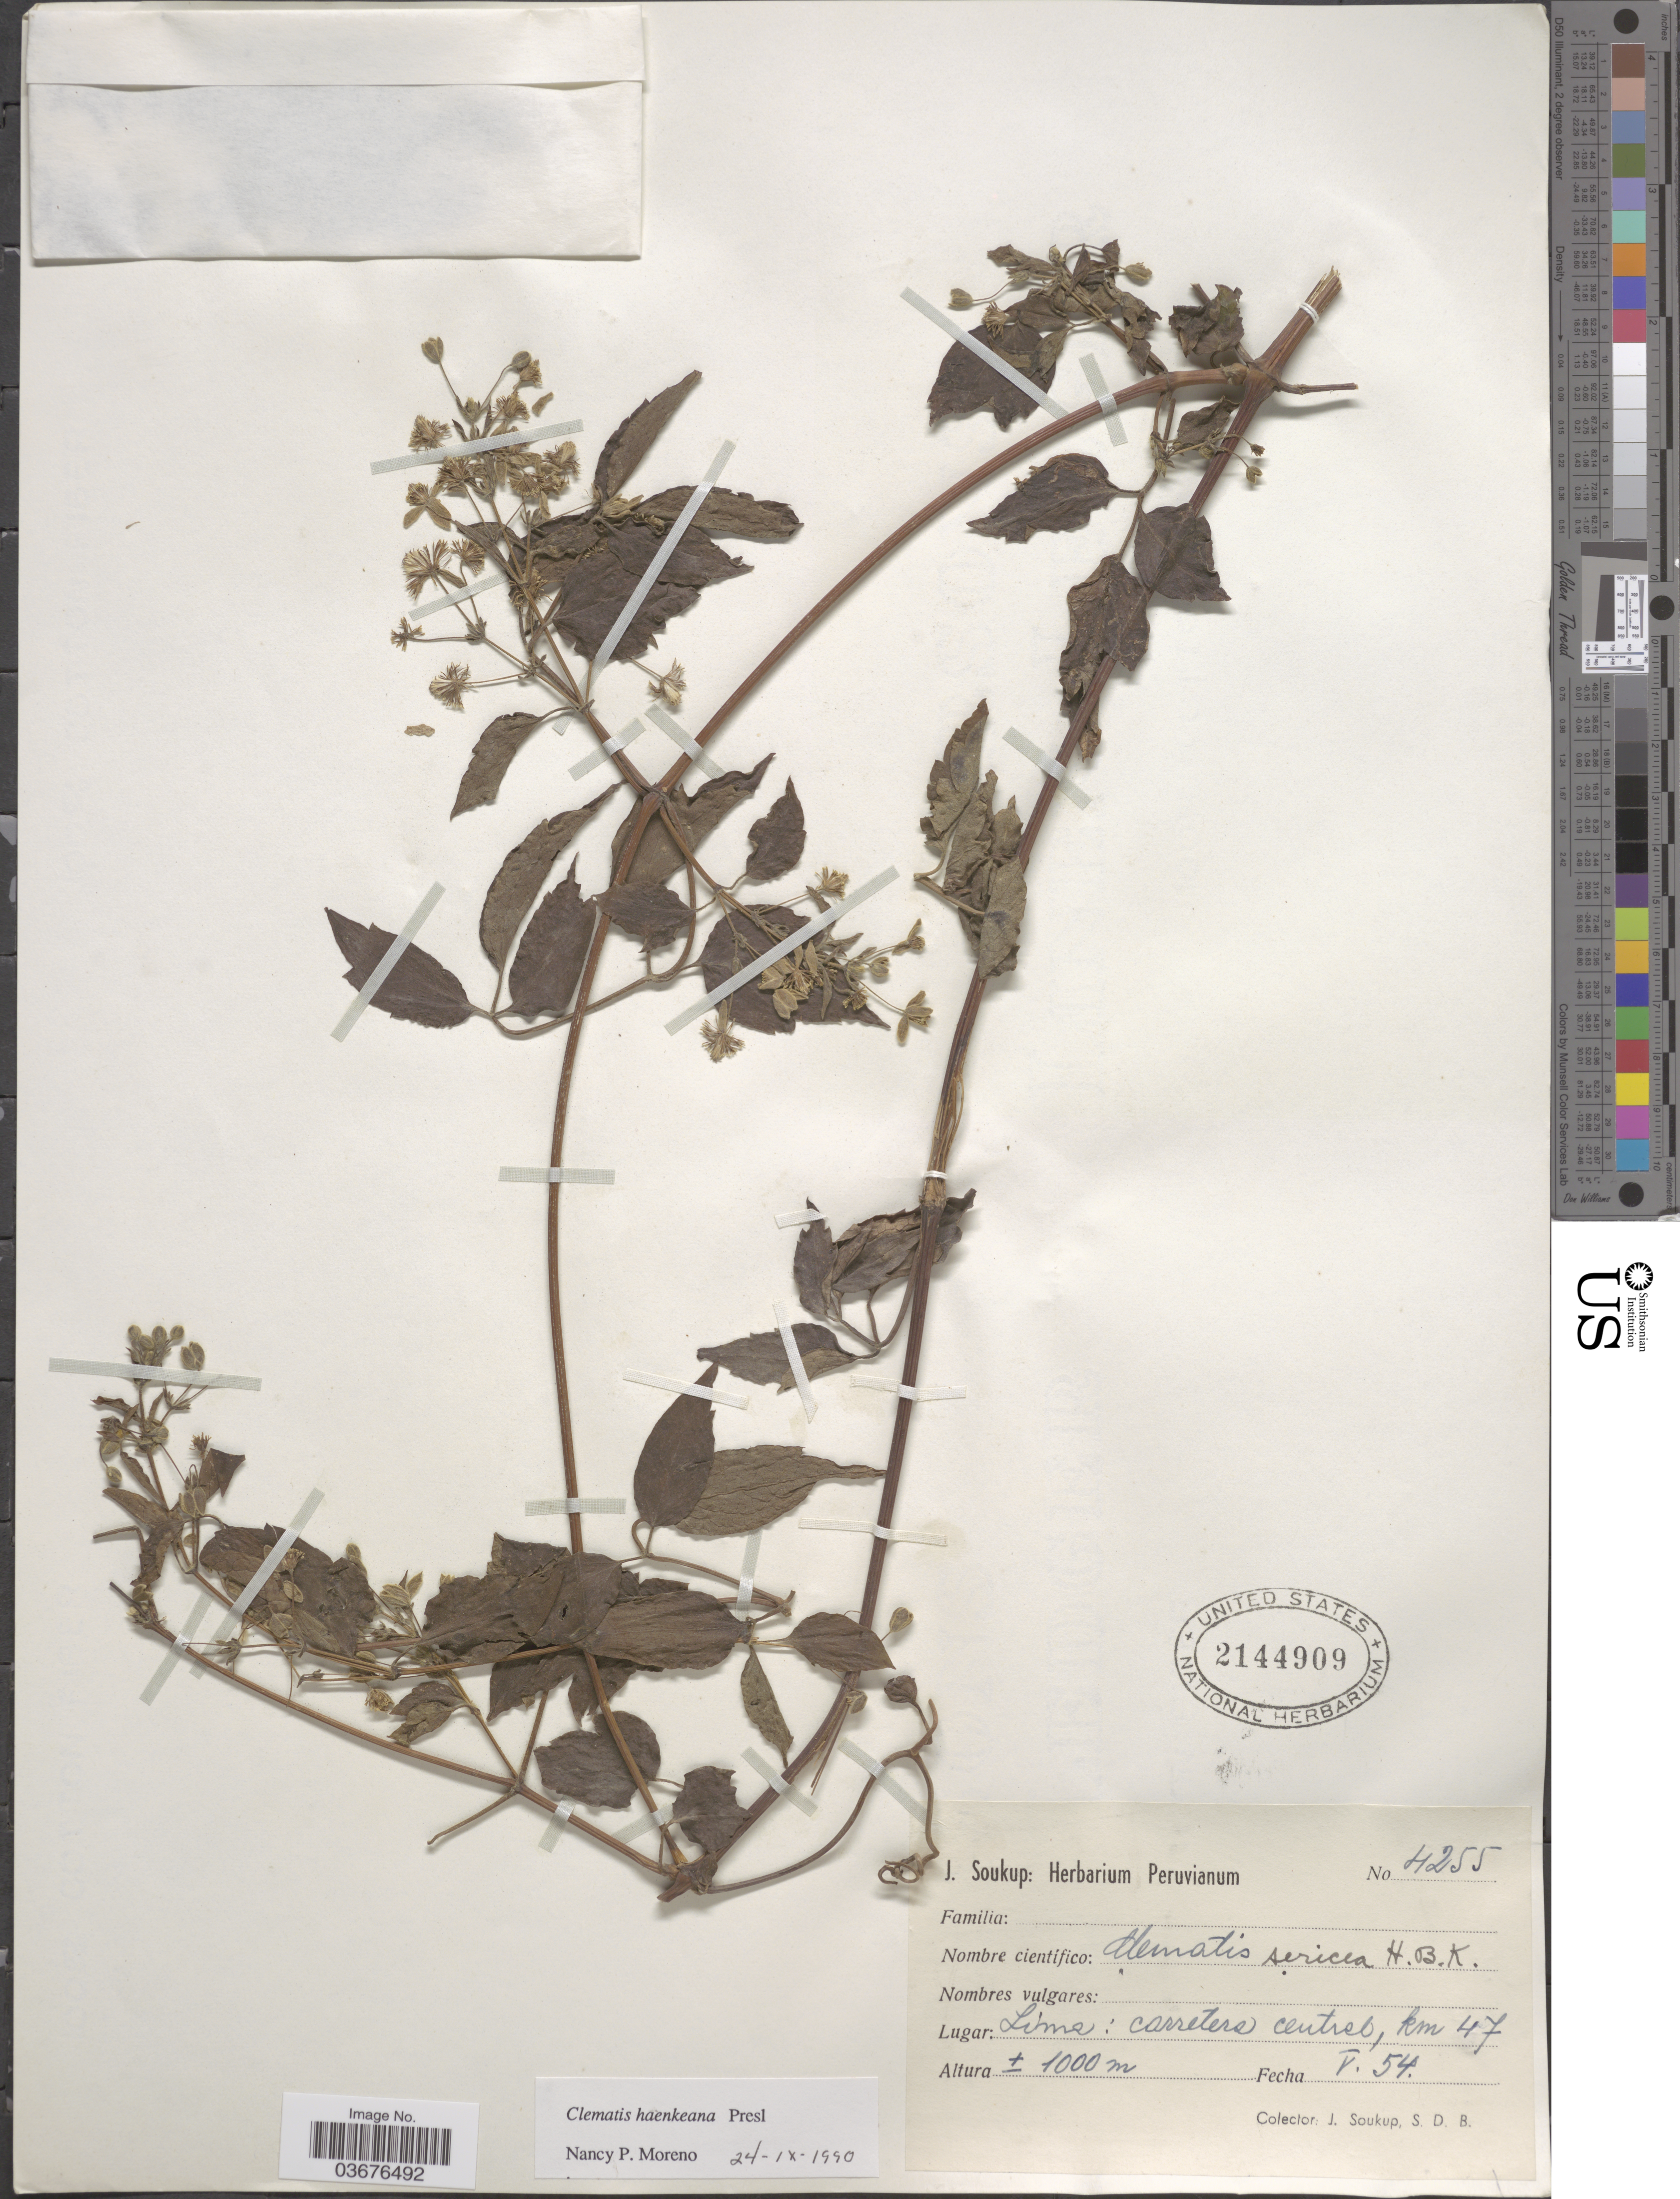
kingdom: Plantae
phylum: Tracheophyta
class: Magnoliopsida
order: Ranunculales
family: Ranunculaceae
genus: Clematis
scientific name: Clematis haenkeana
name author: C. Presl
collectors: J. Soukup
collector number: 4255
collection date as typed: Transcribed d/m/y: /5/54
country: Peru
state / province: Lima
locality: Carretera central, km 47.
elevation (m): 1000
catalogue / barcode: US 2144909